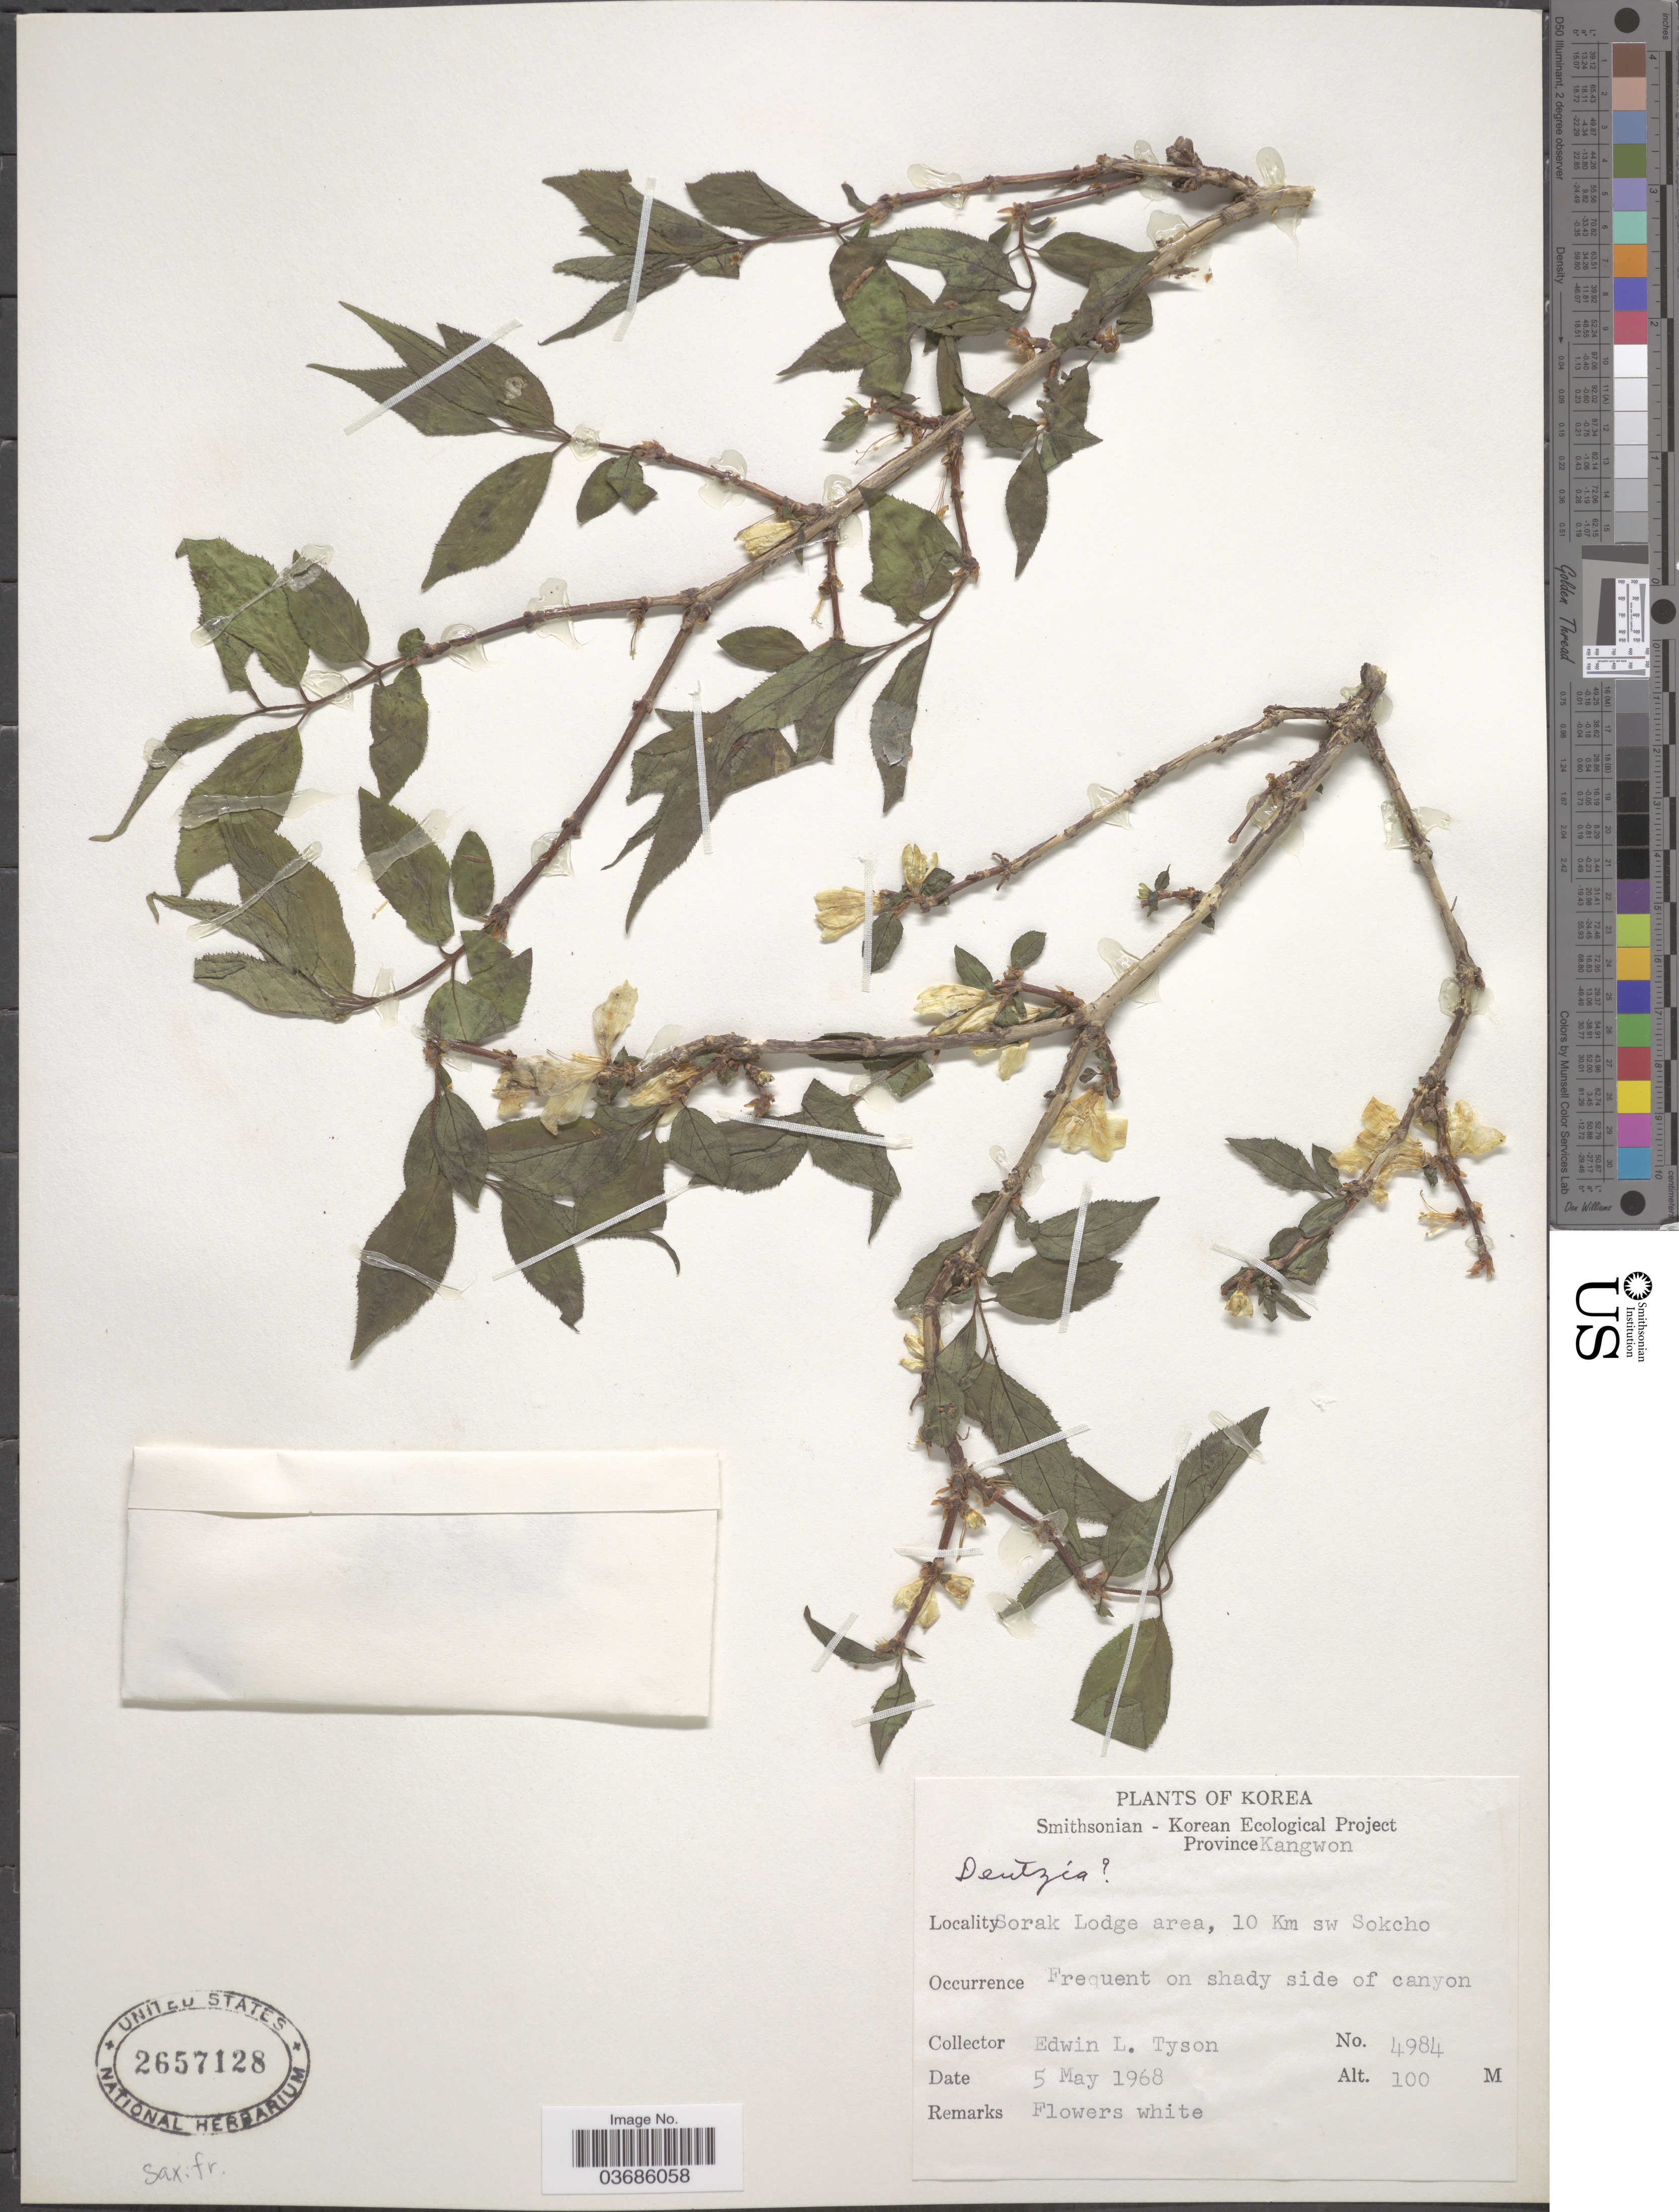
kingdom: Plantae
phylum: Tracheophyta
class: Magnoliopsida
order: Cornales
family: Hydrangeaceae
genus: Deutzia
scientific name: Deutzia sp.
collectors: E. L. Tyson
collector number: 4984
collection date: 1968-05-05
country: North Korea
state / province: Kangwon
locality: Sorak Lodge area, 10 Km sw Sokcho.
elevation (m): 100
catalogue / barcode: US 2657128